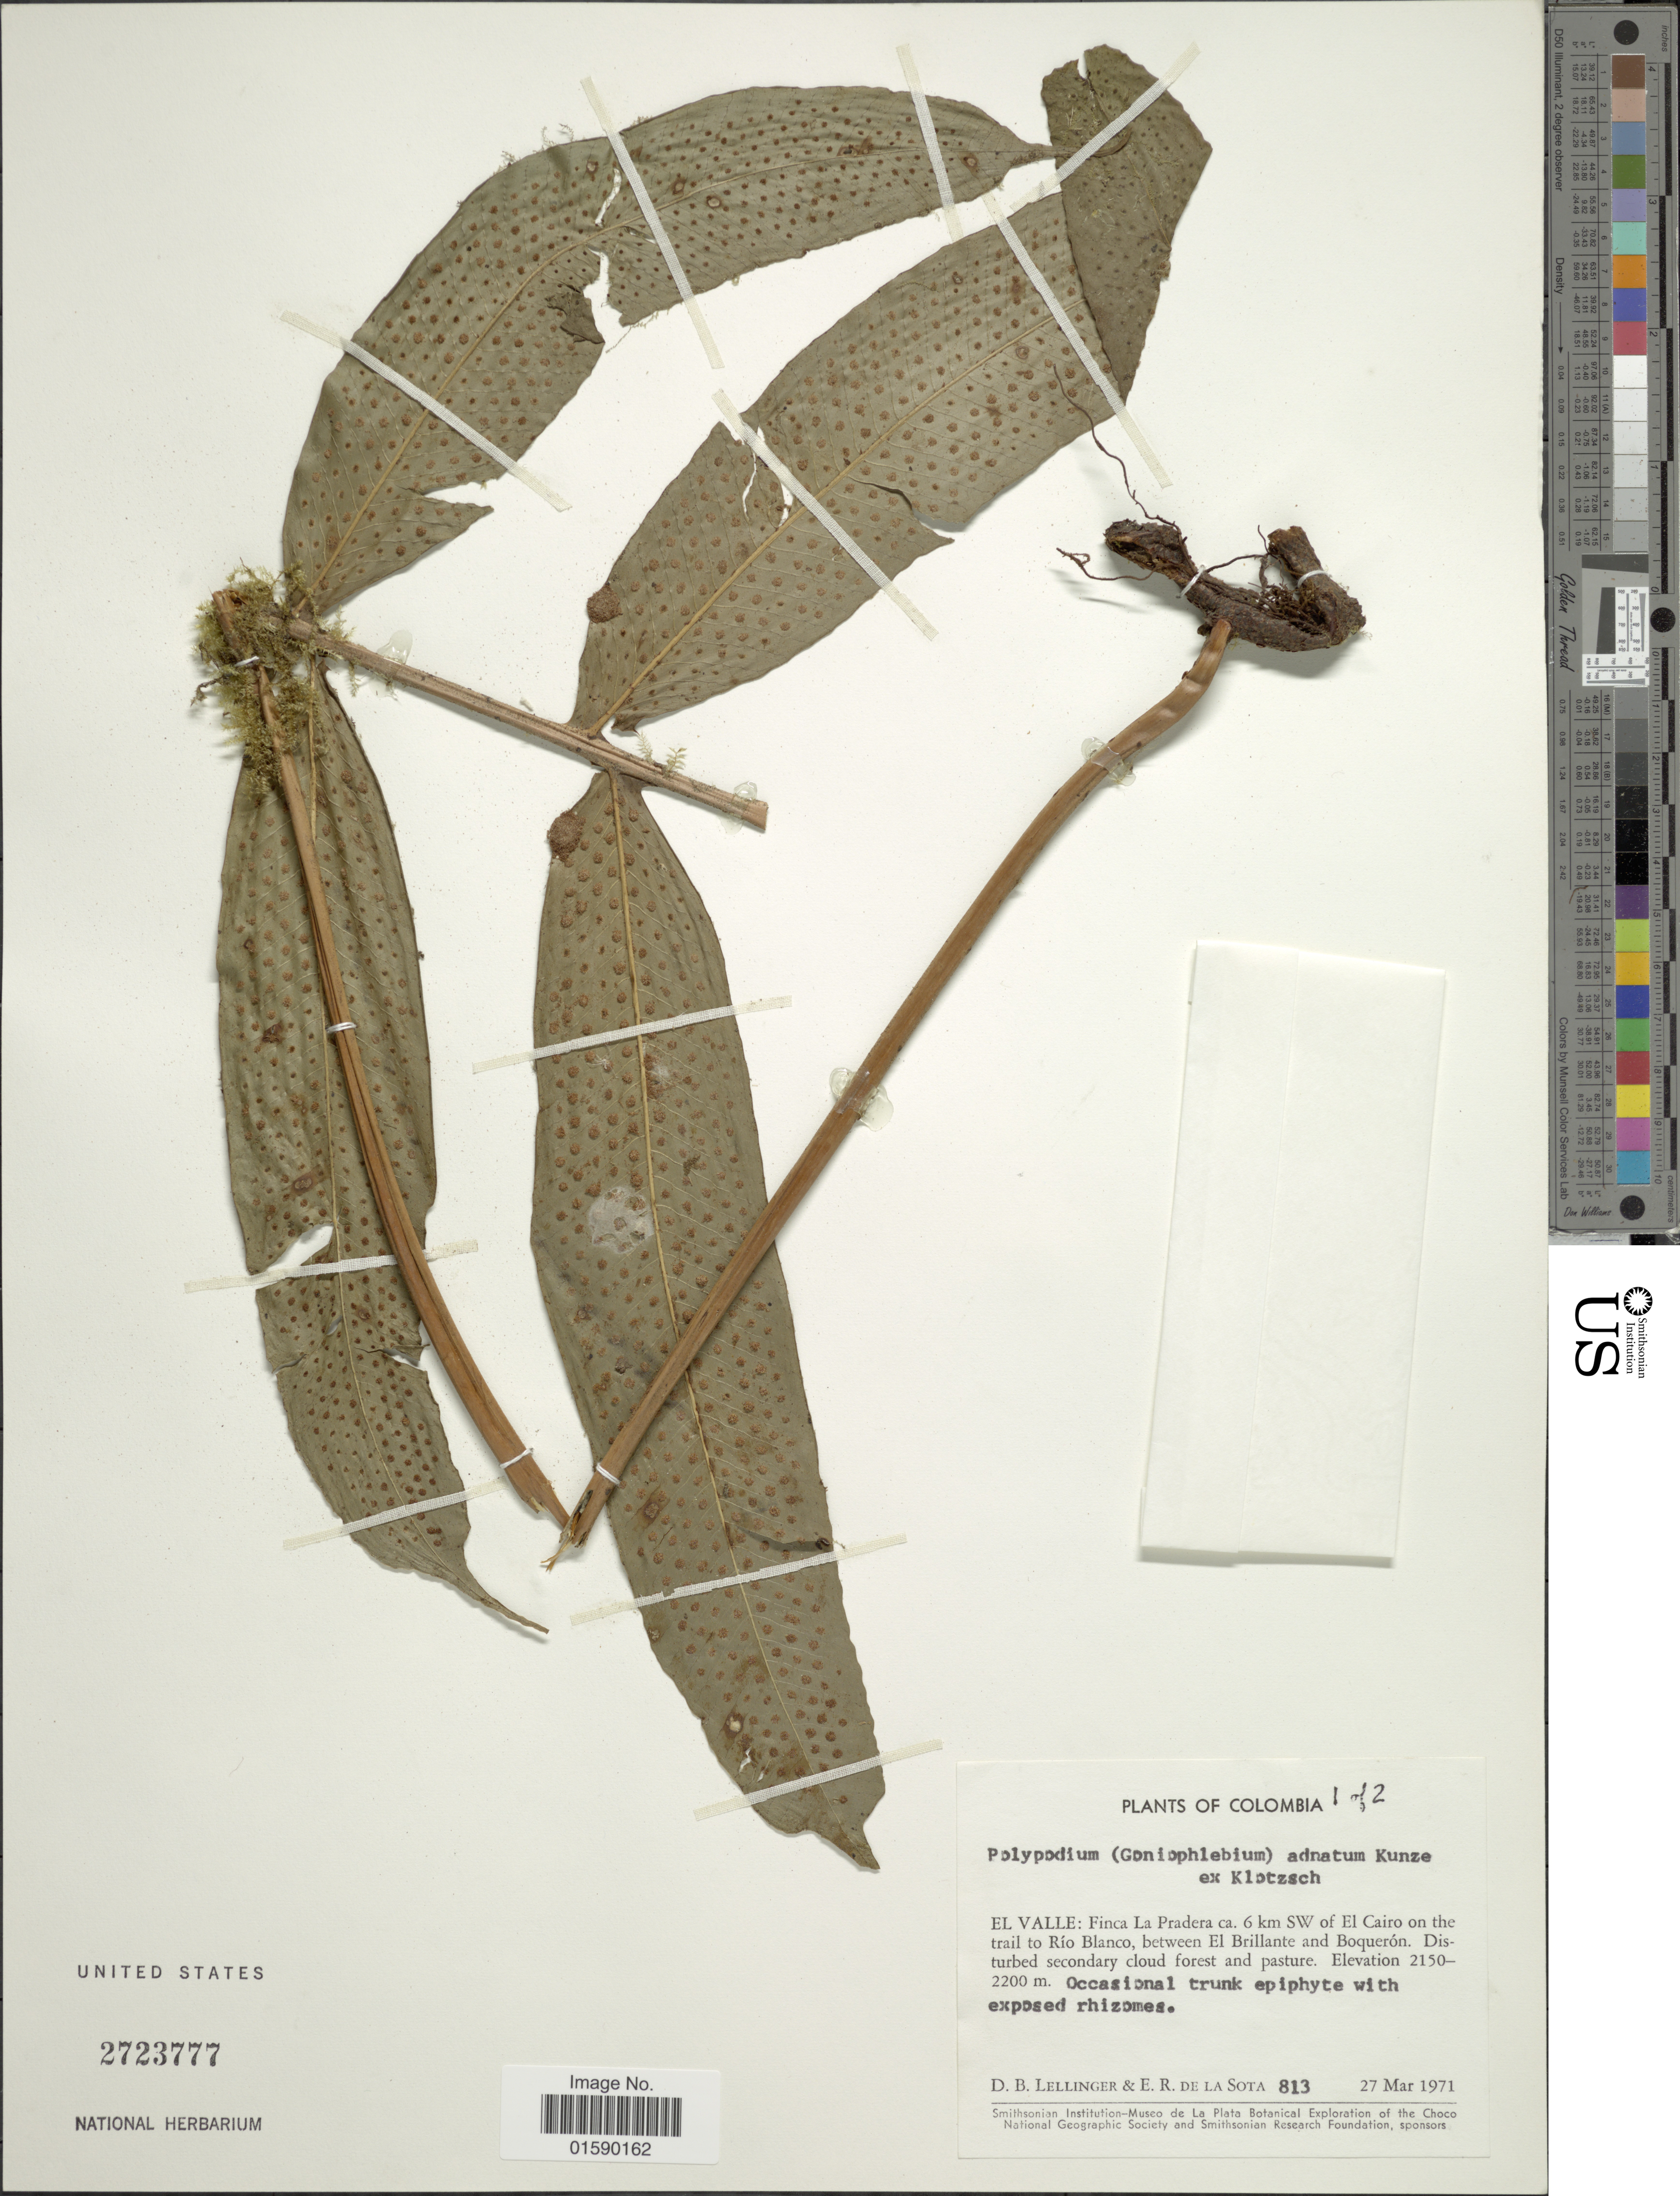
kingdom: Plantae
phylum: Tracheophyta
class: Polypodiopsida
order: Polypodiales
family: Polypodiaceae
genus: Aglaomorpha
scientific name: Aglaomorpha heraclea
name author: (Kunze) Copel.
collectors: D. B. Lellinger & E. R. de la Sota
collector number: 813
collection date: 1971-03-27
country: Colombia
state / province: Valle del Cauca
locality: Colombia, El Valle: Finca La Pradera ca. 6 km SW of El Cairo on the trail Rio Blanco, between El Brillante and Boqueron.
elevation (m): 2150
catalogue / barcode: US 2723777